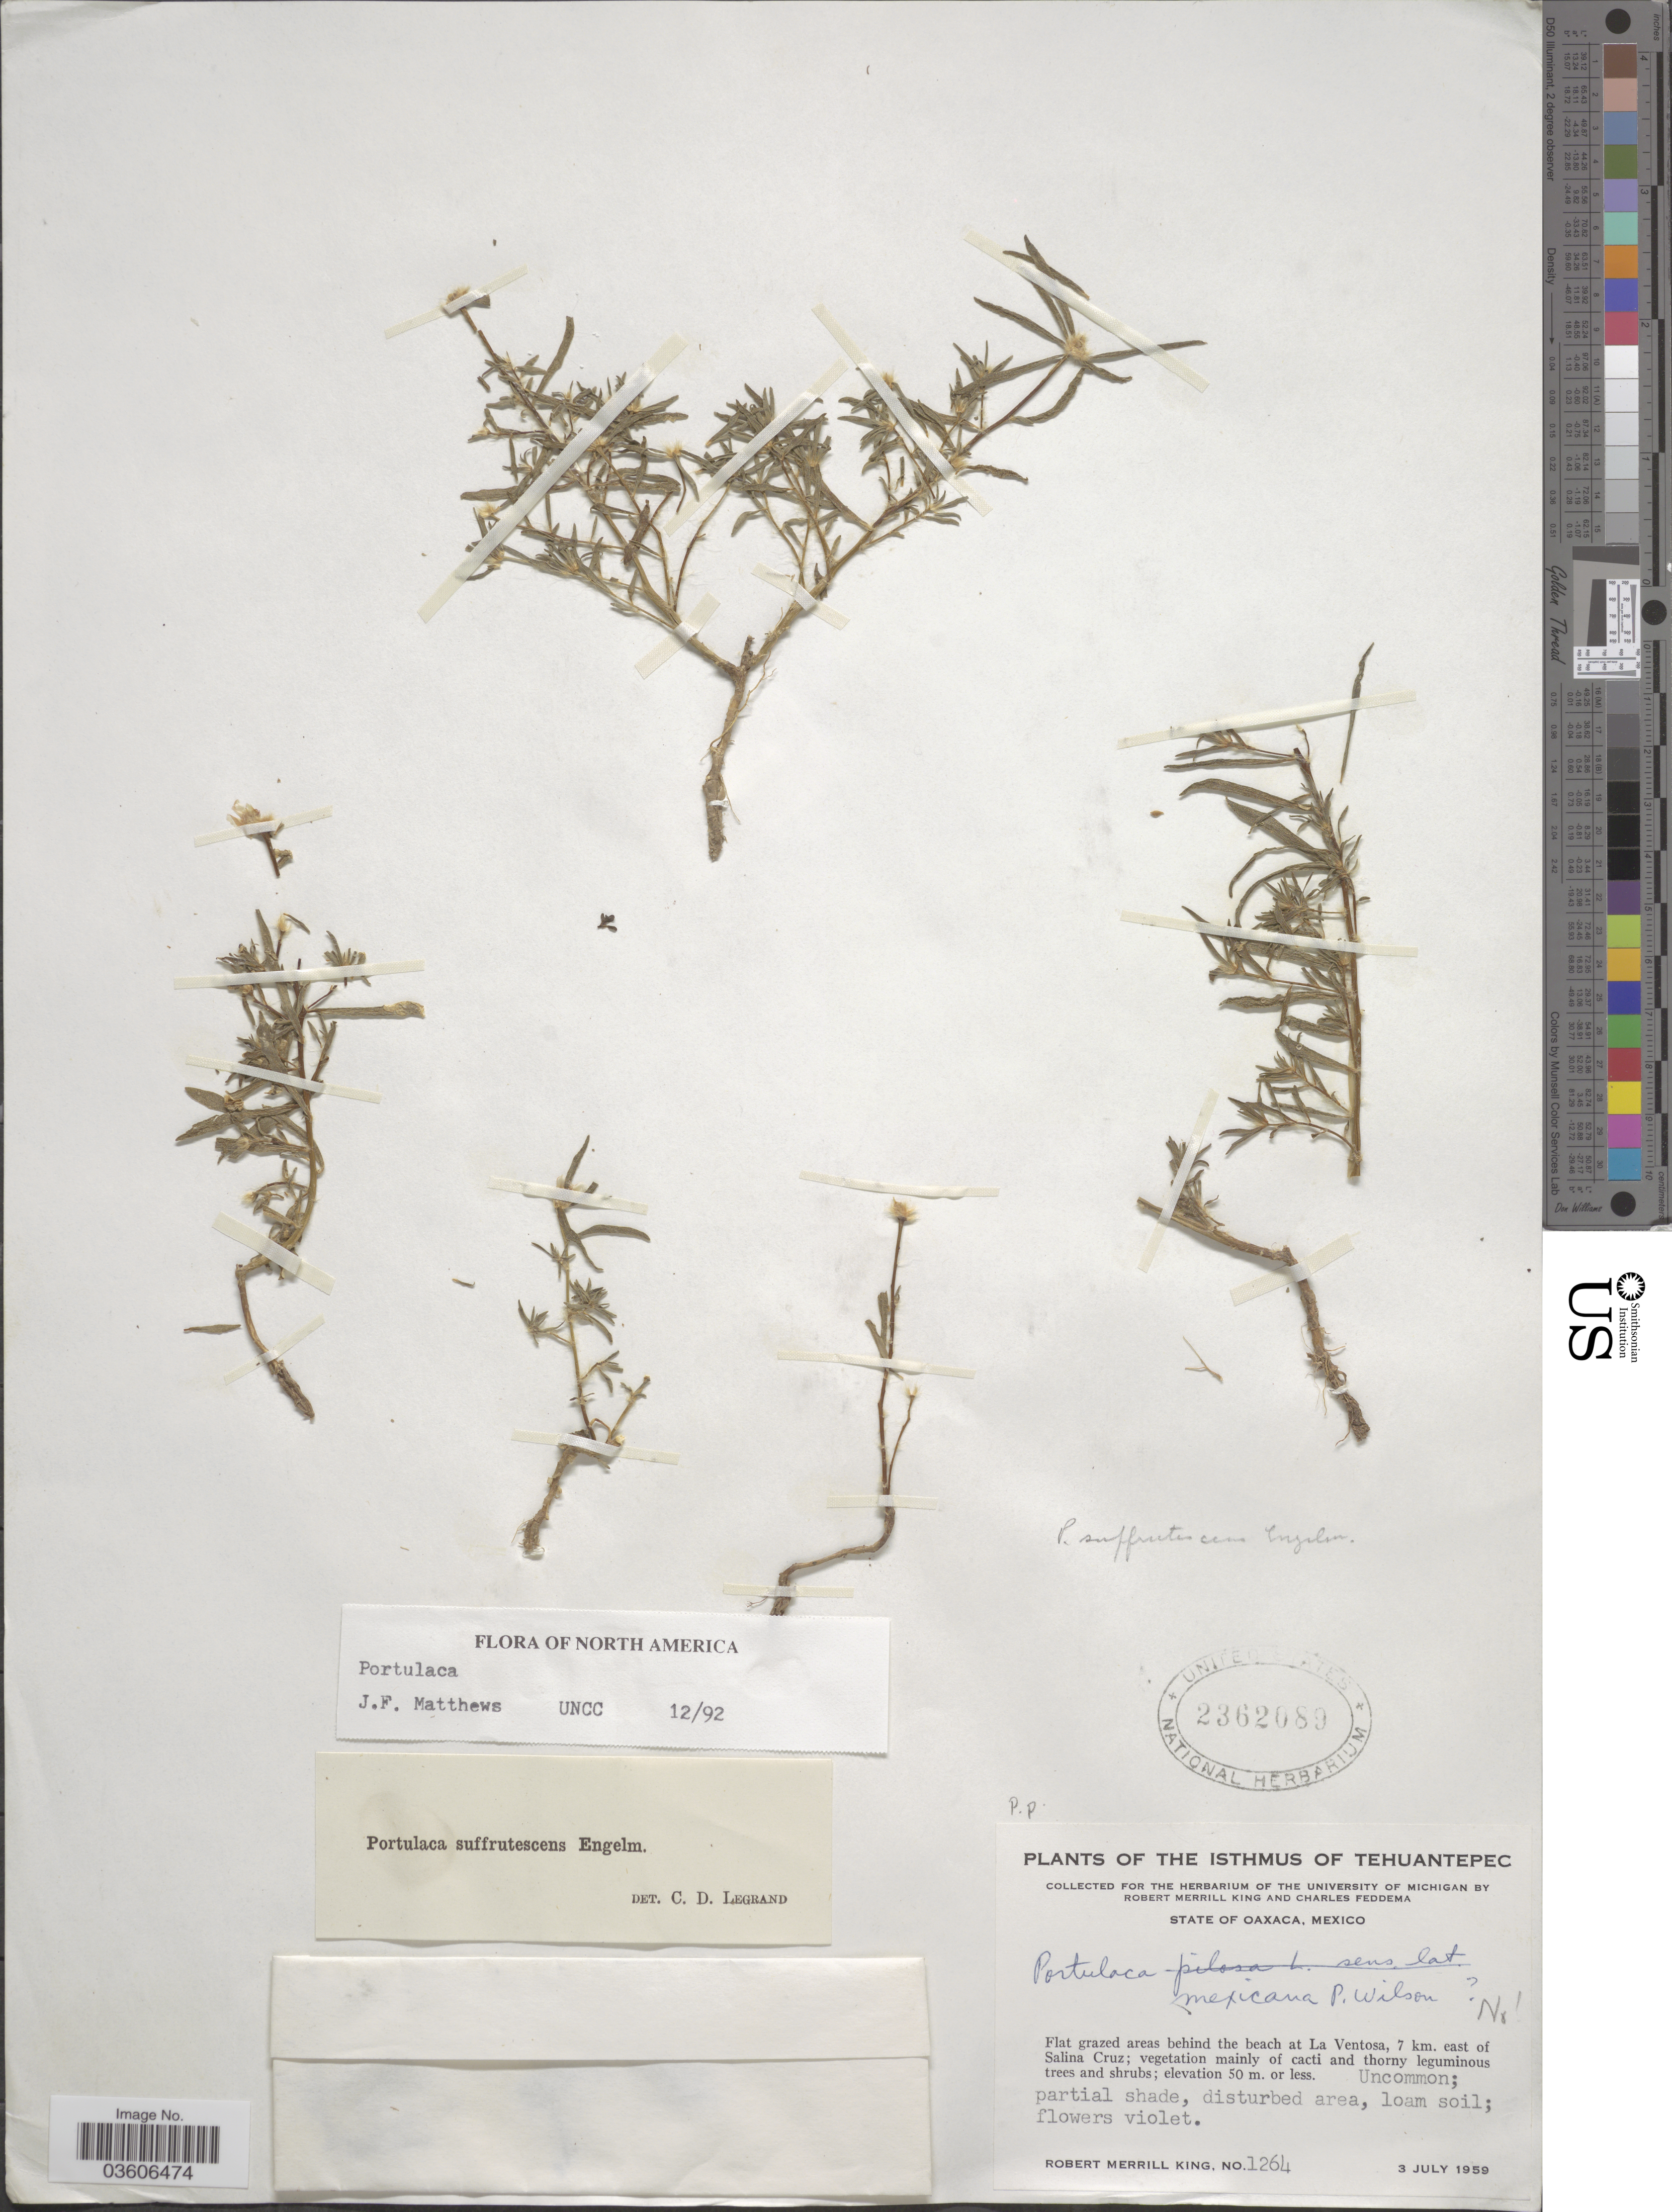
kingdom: Plantae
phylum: Tracheophyta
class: Magnoliopsida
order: Caryophyllales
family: Portulacaceae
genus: Portulaca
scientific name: Portulaca sp.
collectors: R. M. King & C. Feddema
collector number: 1264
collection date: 1959-07-03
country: Mexico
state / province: Oaxaca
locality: The Isthmus of Tehuantepec. Flat grazed areas behind the beach at La Ventosa, 7 km. east of Salina Cruz.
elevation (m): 50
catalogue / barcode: US 2362089